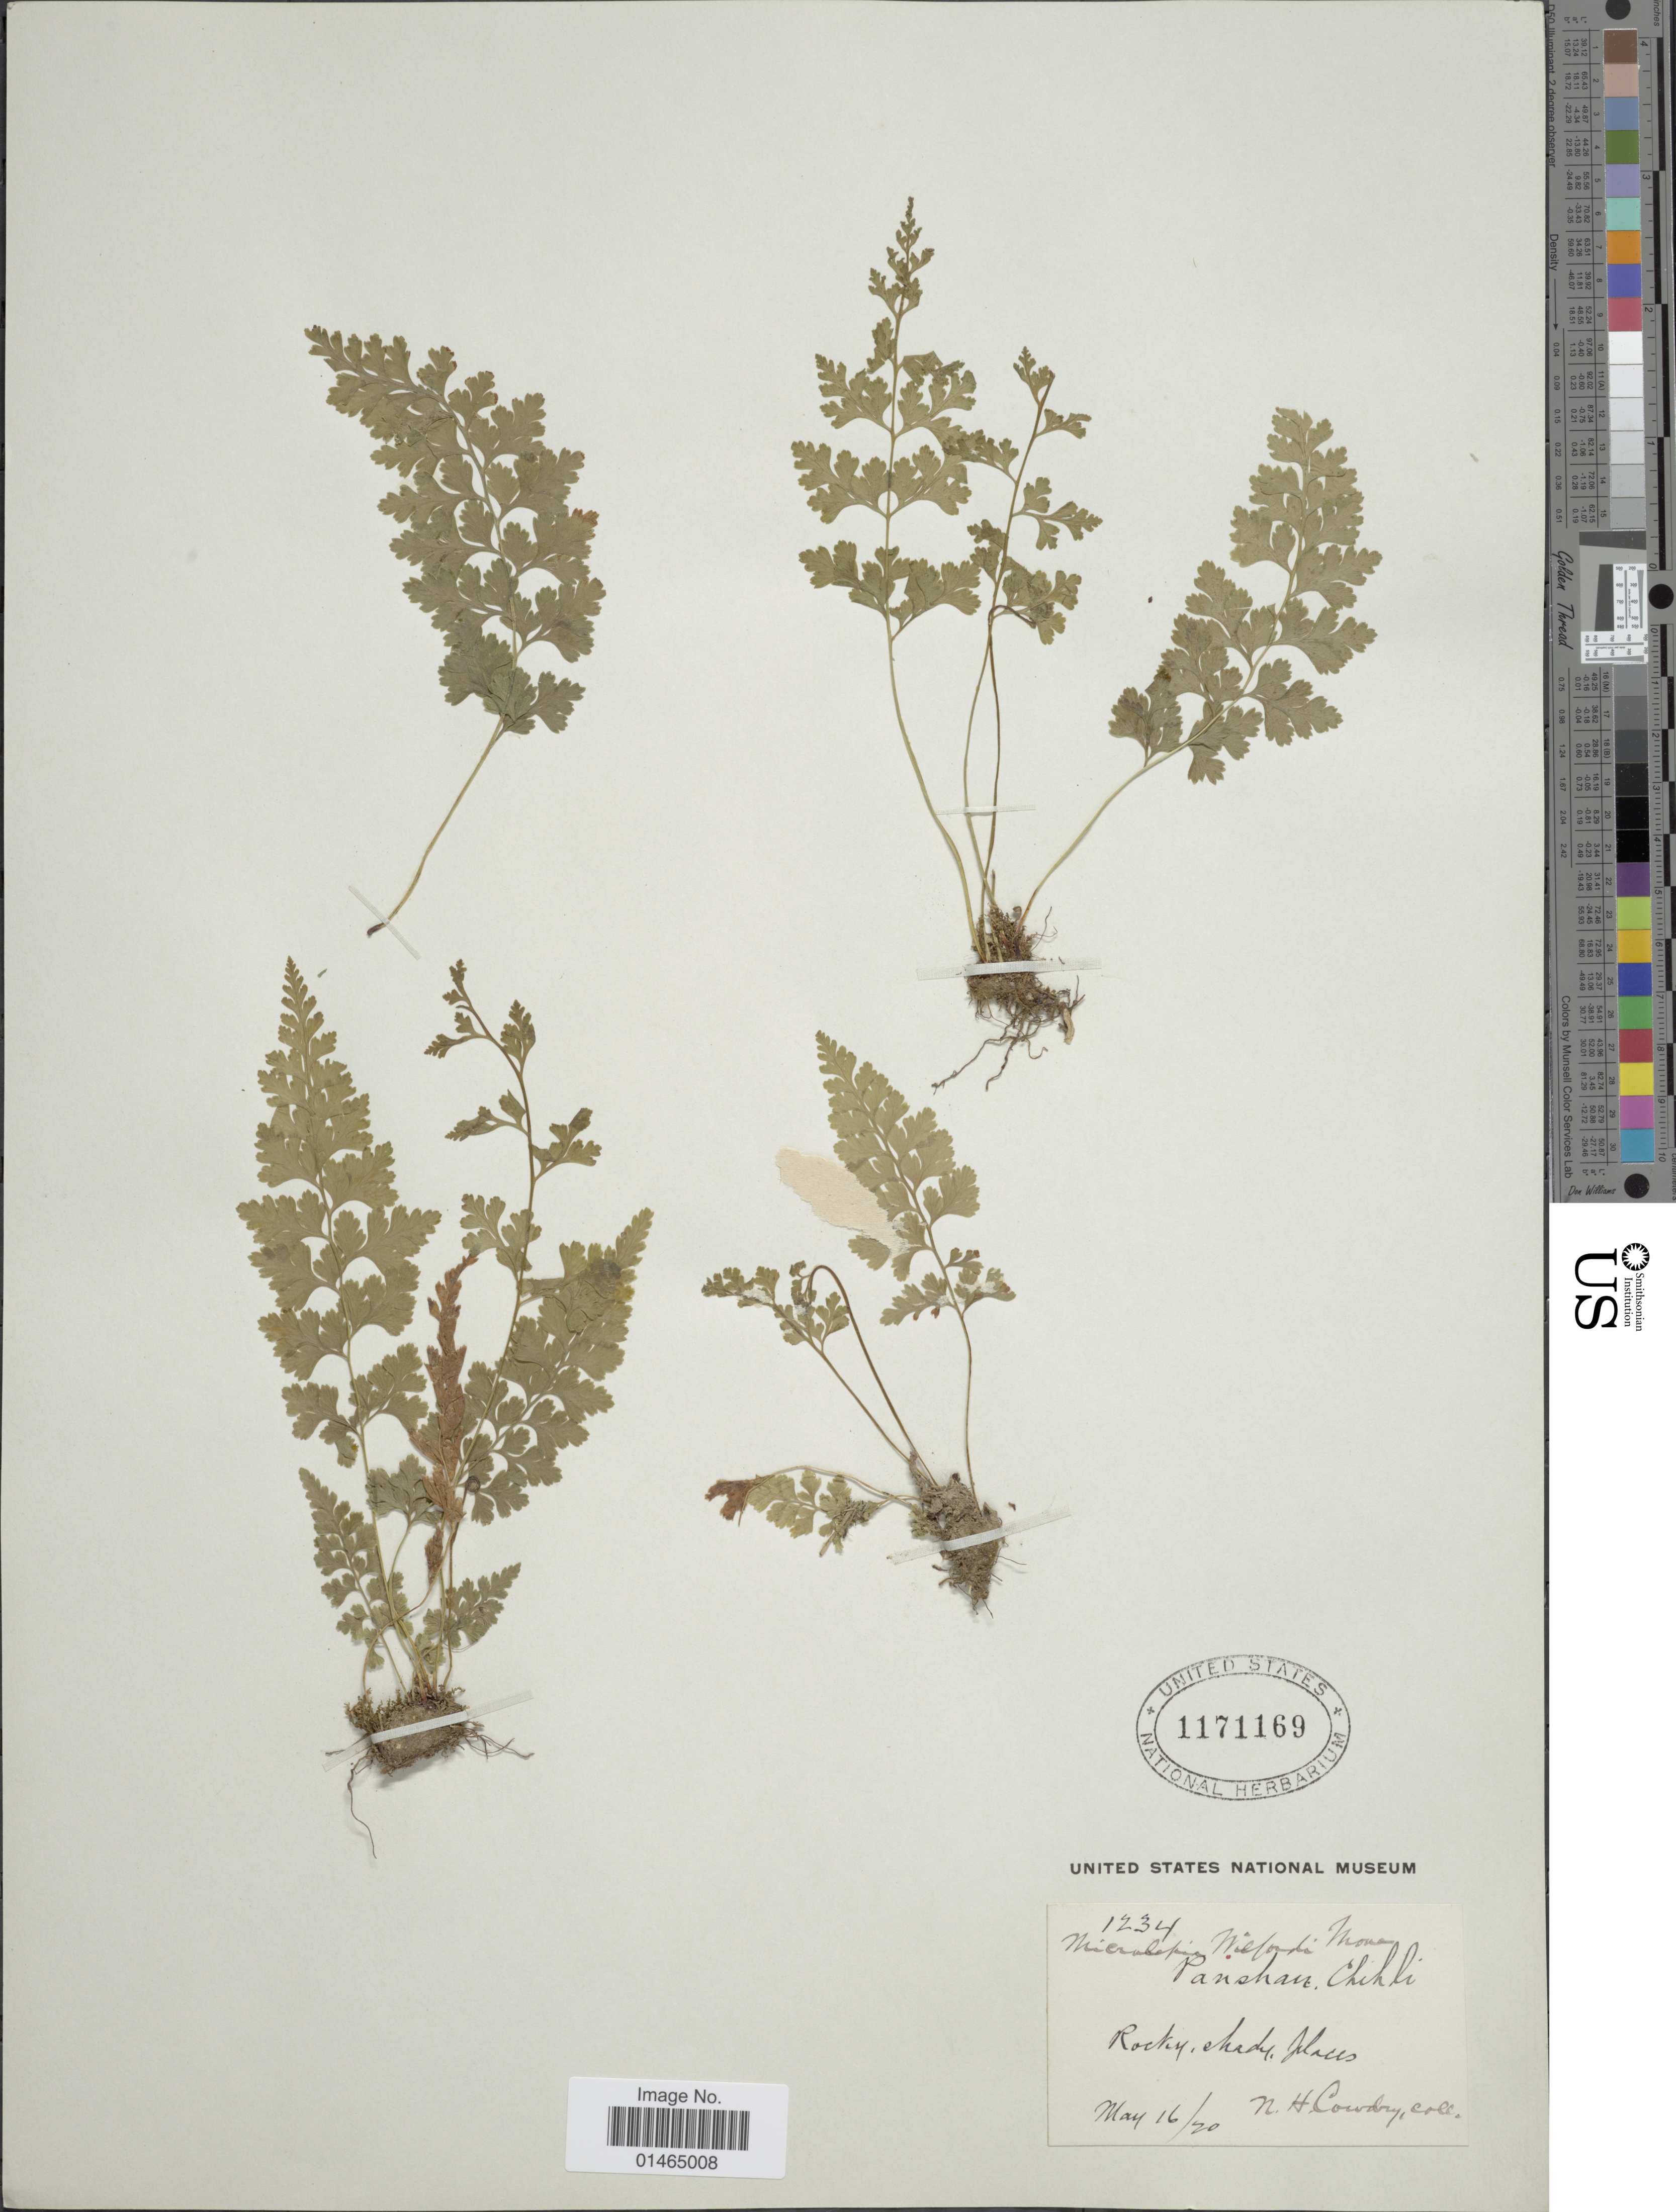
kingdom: Plantae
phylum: Tracheophyta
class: Polypodiopsida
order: Polypodiales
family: Dennstaedtiaceae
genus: Dennstaedtia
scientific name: Dennstaedtia wilfordii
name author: (T. Moore) Christ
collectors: N. H. Cowdry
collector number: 1234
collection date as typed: Transcribed d/m/y: 16/5/20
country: China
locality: Panshan, Chihli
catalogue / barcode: US 1171169